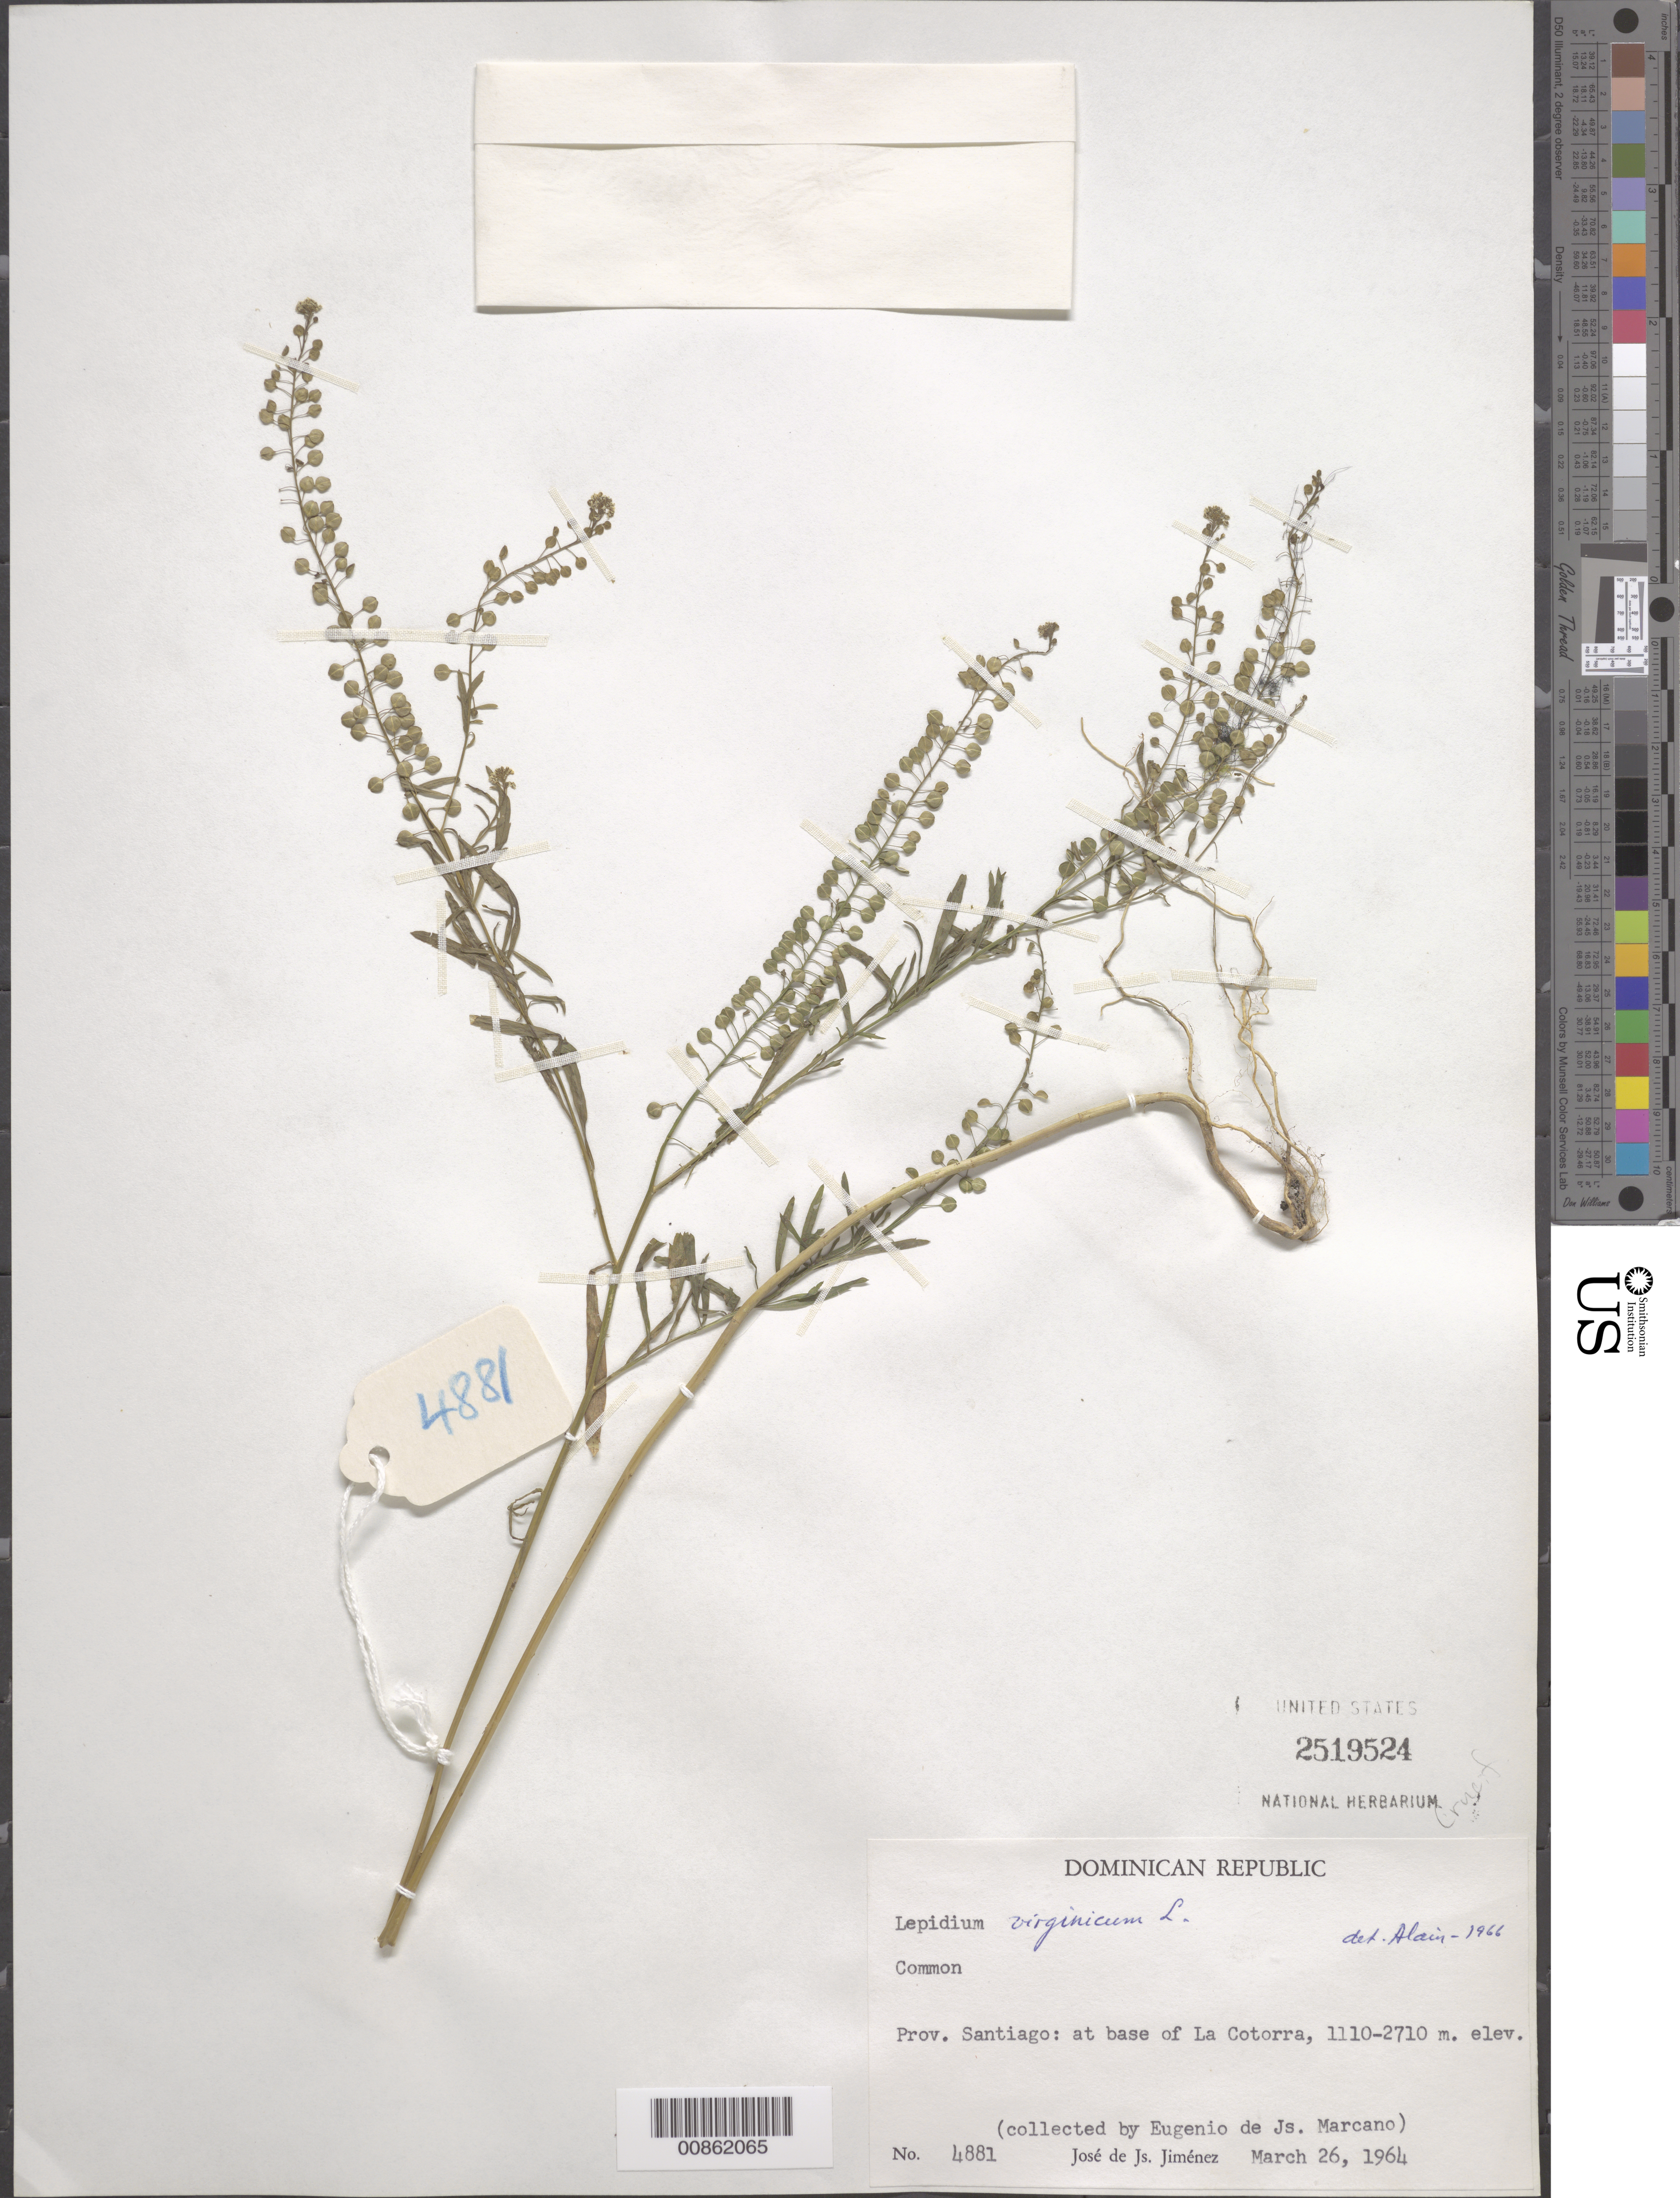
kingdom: Plantae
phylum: Tracheophyta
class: Magnoliopsida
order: Brassicales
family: Brassicaceae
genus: Lepidium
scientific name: Lepidium virginicum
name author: L.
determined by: Liogier, Alain H.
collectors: J. J. Jiménez Almonte & E. J. Marcano F.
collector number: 4881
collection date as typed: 26 Mar 1964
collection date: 1964-03-26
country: Dominican Republic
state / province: Santiago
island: Hispaniola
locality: At base of La Cotorra.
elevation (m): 1110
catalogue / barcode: US 2519524